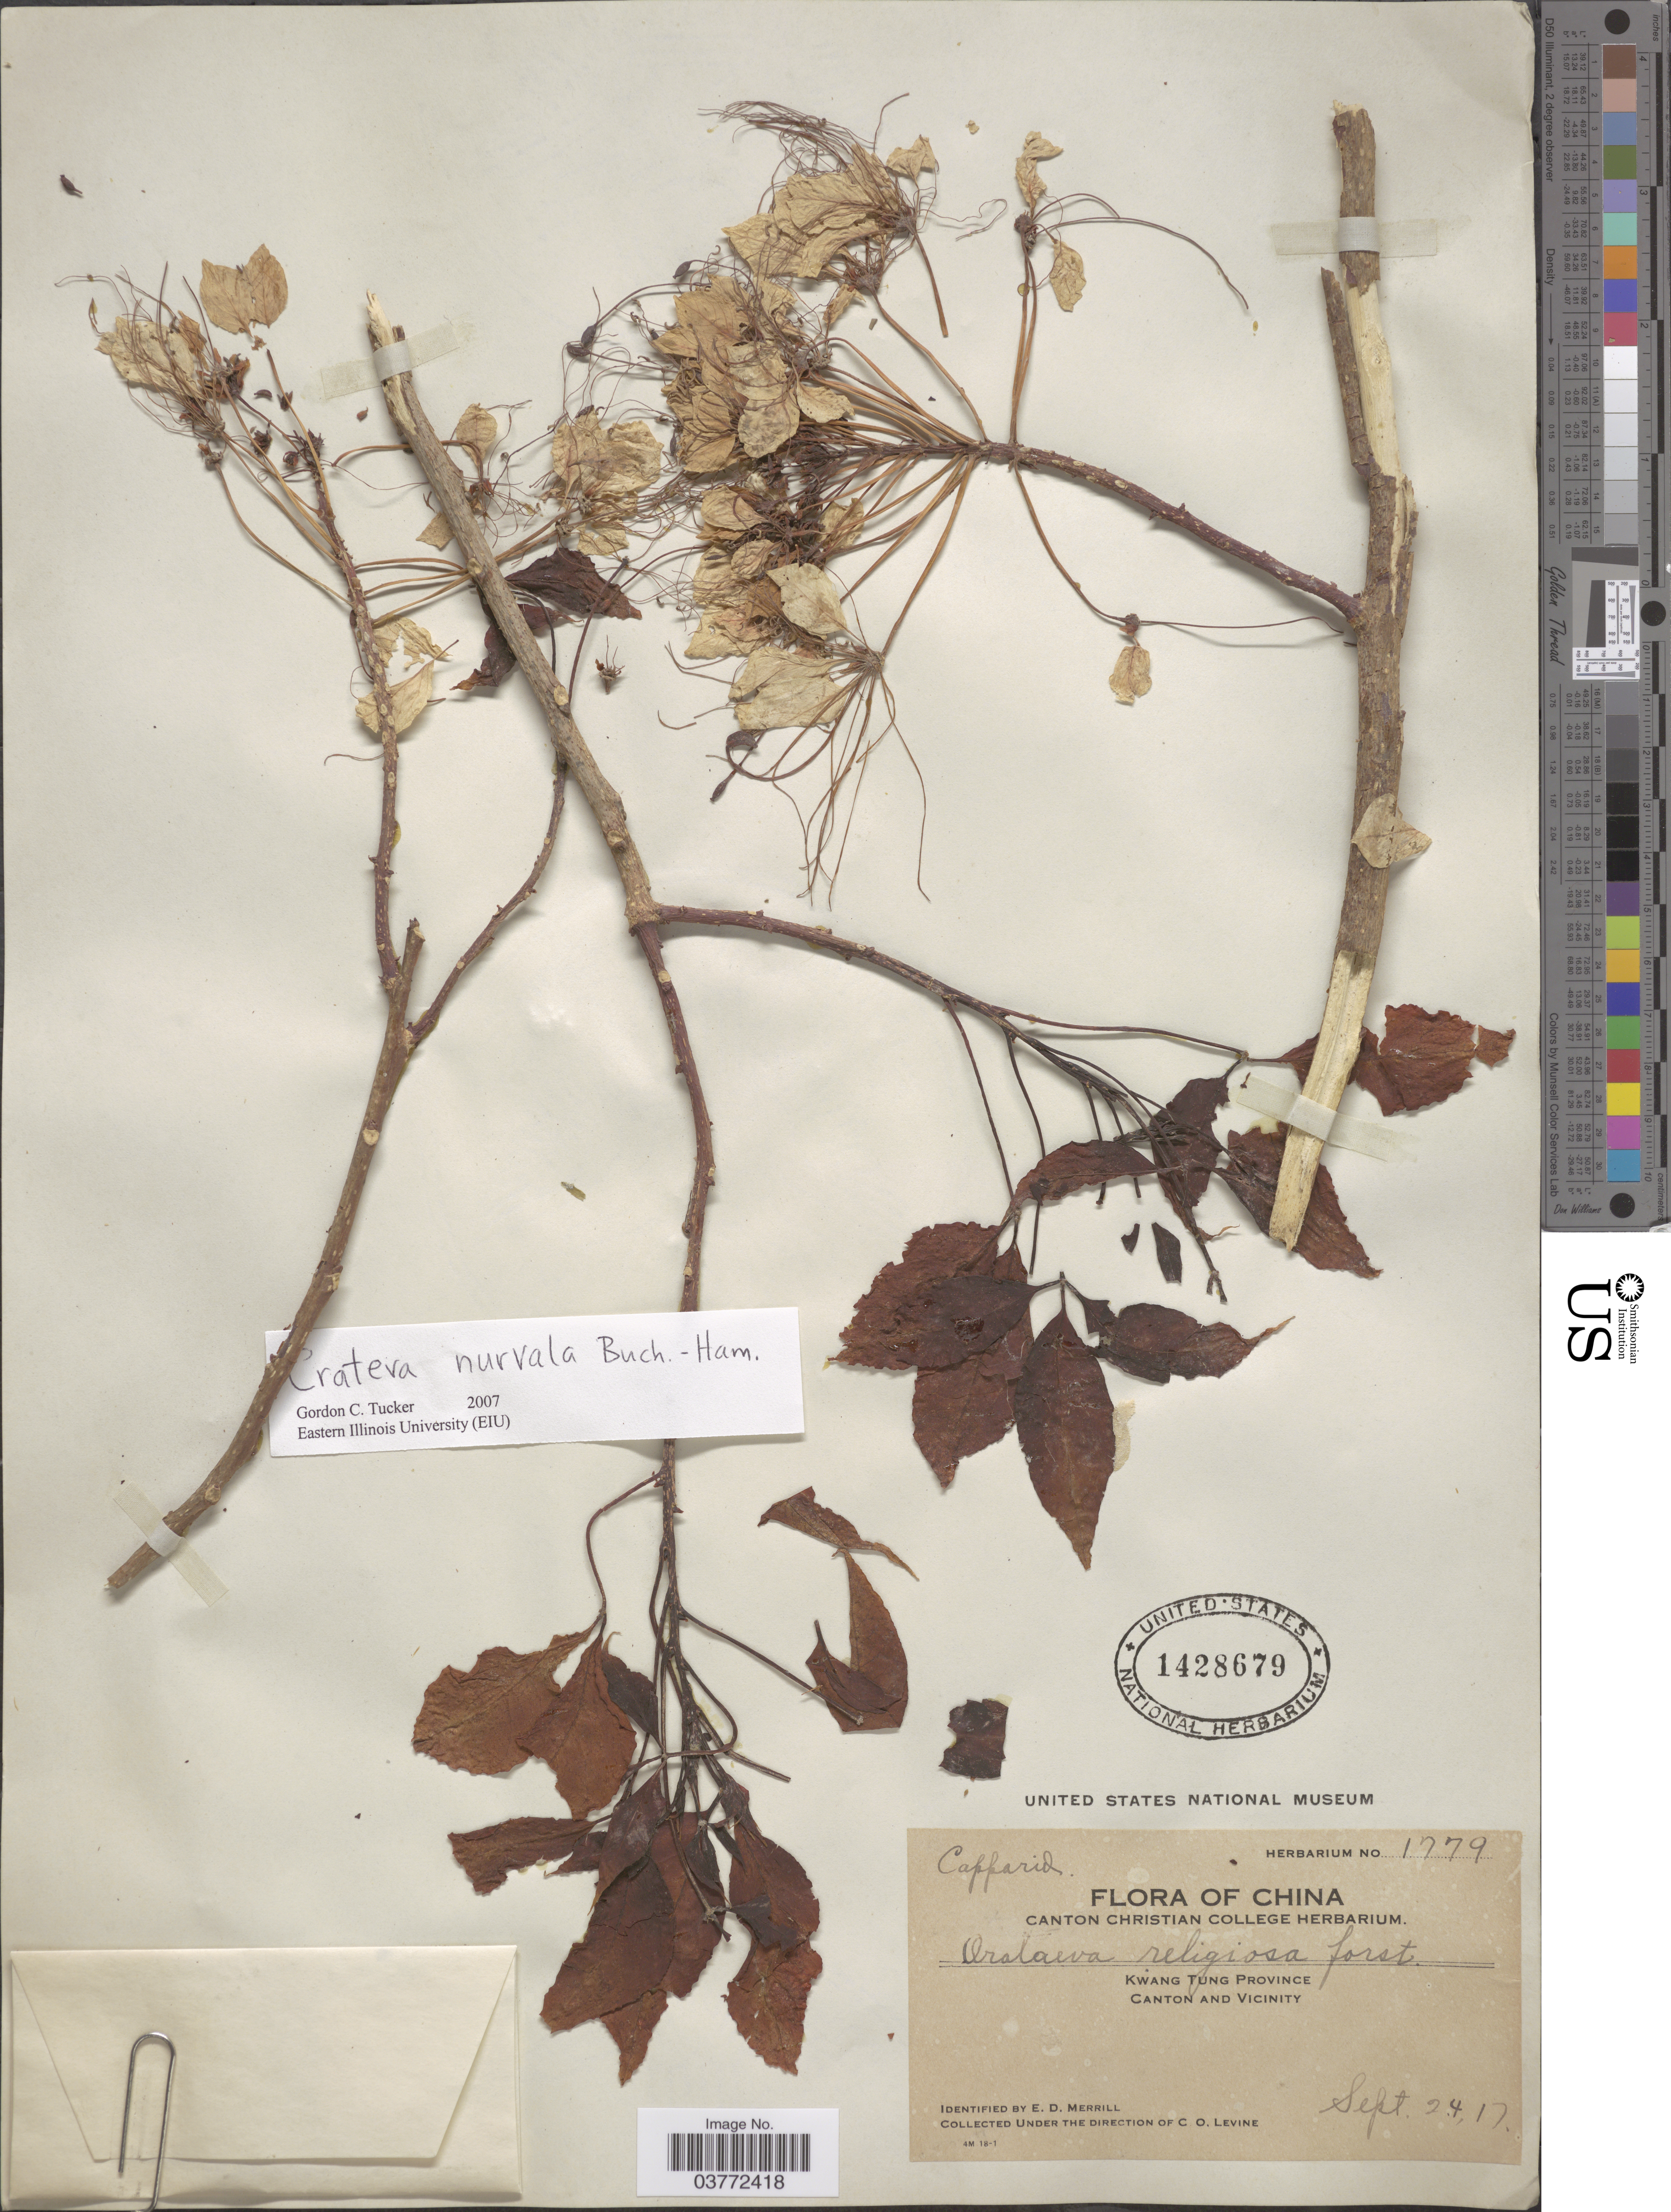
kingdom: Plantae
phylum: Tracheophyta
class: Magnoliopsida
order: Brassicales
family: Capparaceae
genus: Crateva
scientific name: Crateva nurvala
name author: Buch.-Ham.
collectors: C. O. Levine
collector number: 1779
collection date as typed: Transcribed d/m/y: 24/9/17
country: China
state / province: Guangdong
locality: Kwang Tung Province, Canton and Vicinity.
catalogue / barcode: US 1428679